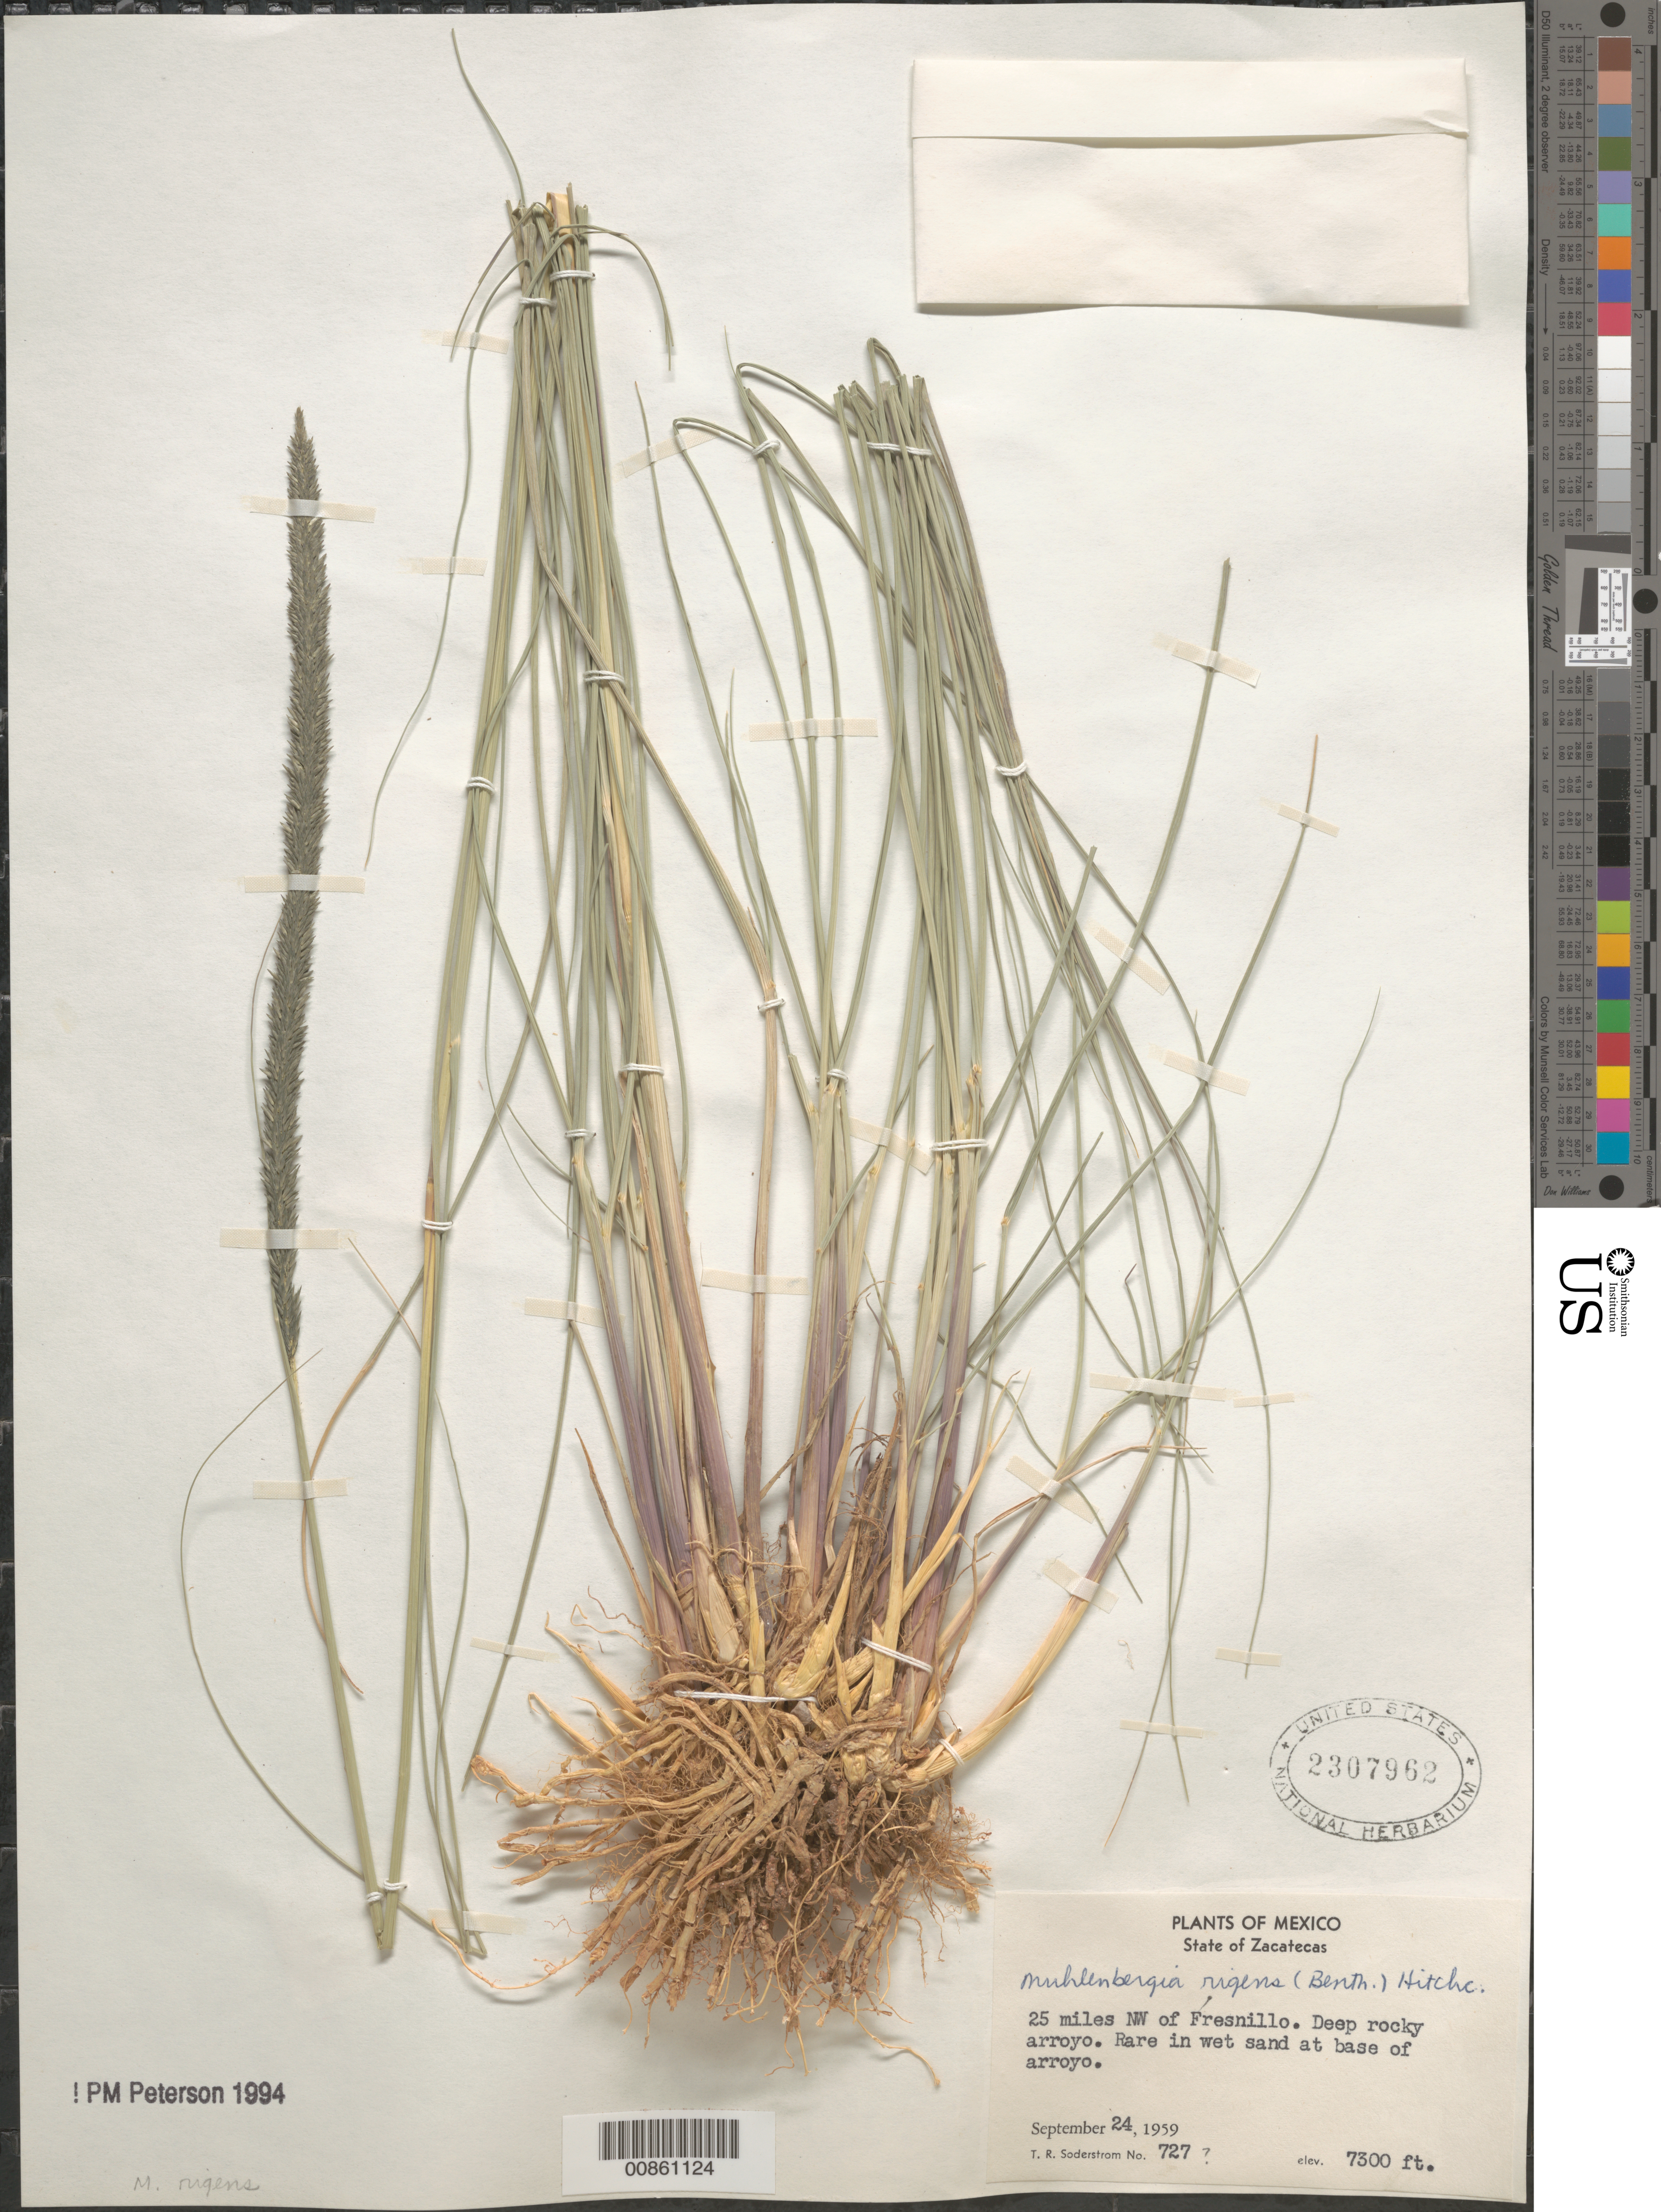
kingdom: Plantae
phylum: Tracheophyta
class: Liliopsida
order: Poales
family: Poaceae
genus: Muhlenbergia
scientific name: Muhlenbergia rigens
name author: (Benth.) Hitchc.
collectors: T. R. Soderstrom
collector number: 727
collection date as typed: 24 Sep 1950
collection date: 1950-09-24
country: Mexico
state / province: Zacatecas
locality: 25 mi NW of Fresnillo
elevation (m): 2225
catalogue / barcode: US 2307962